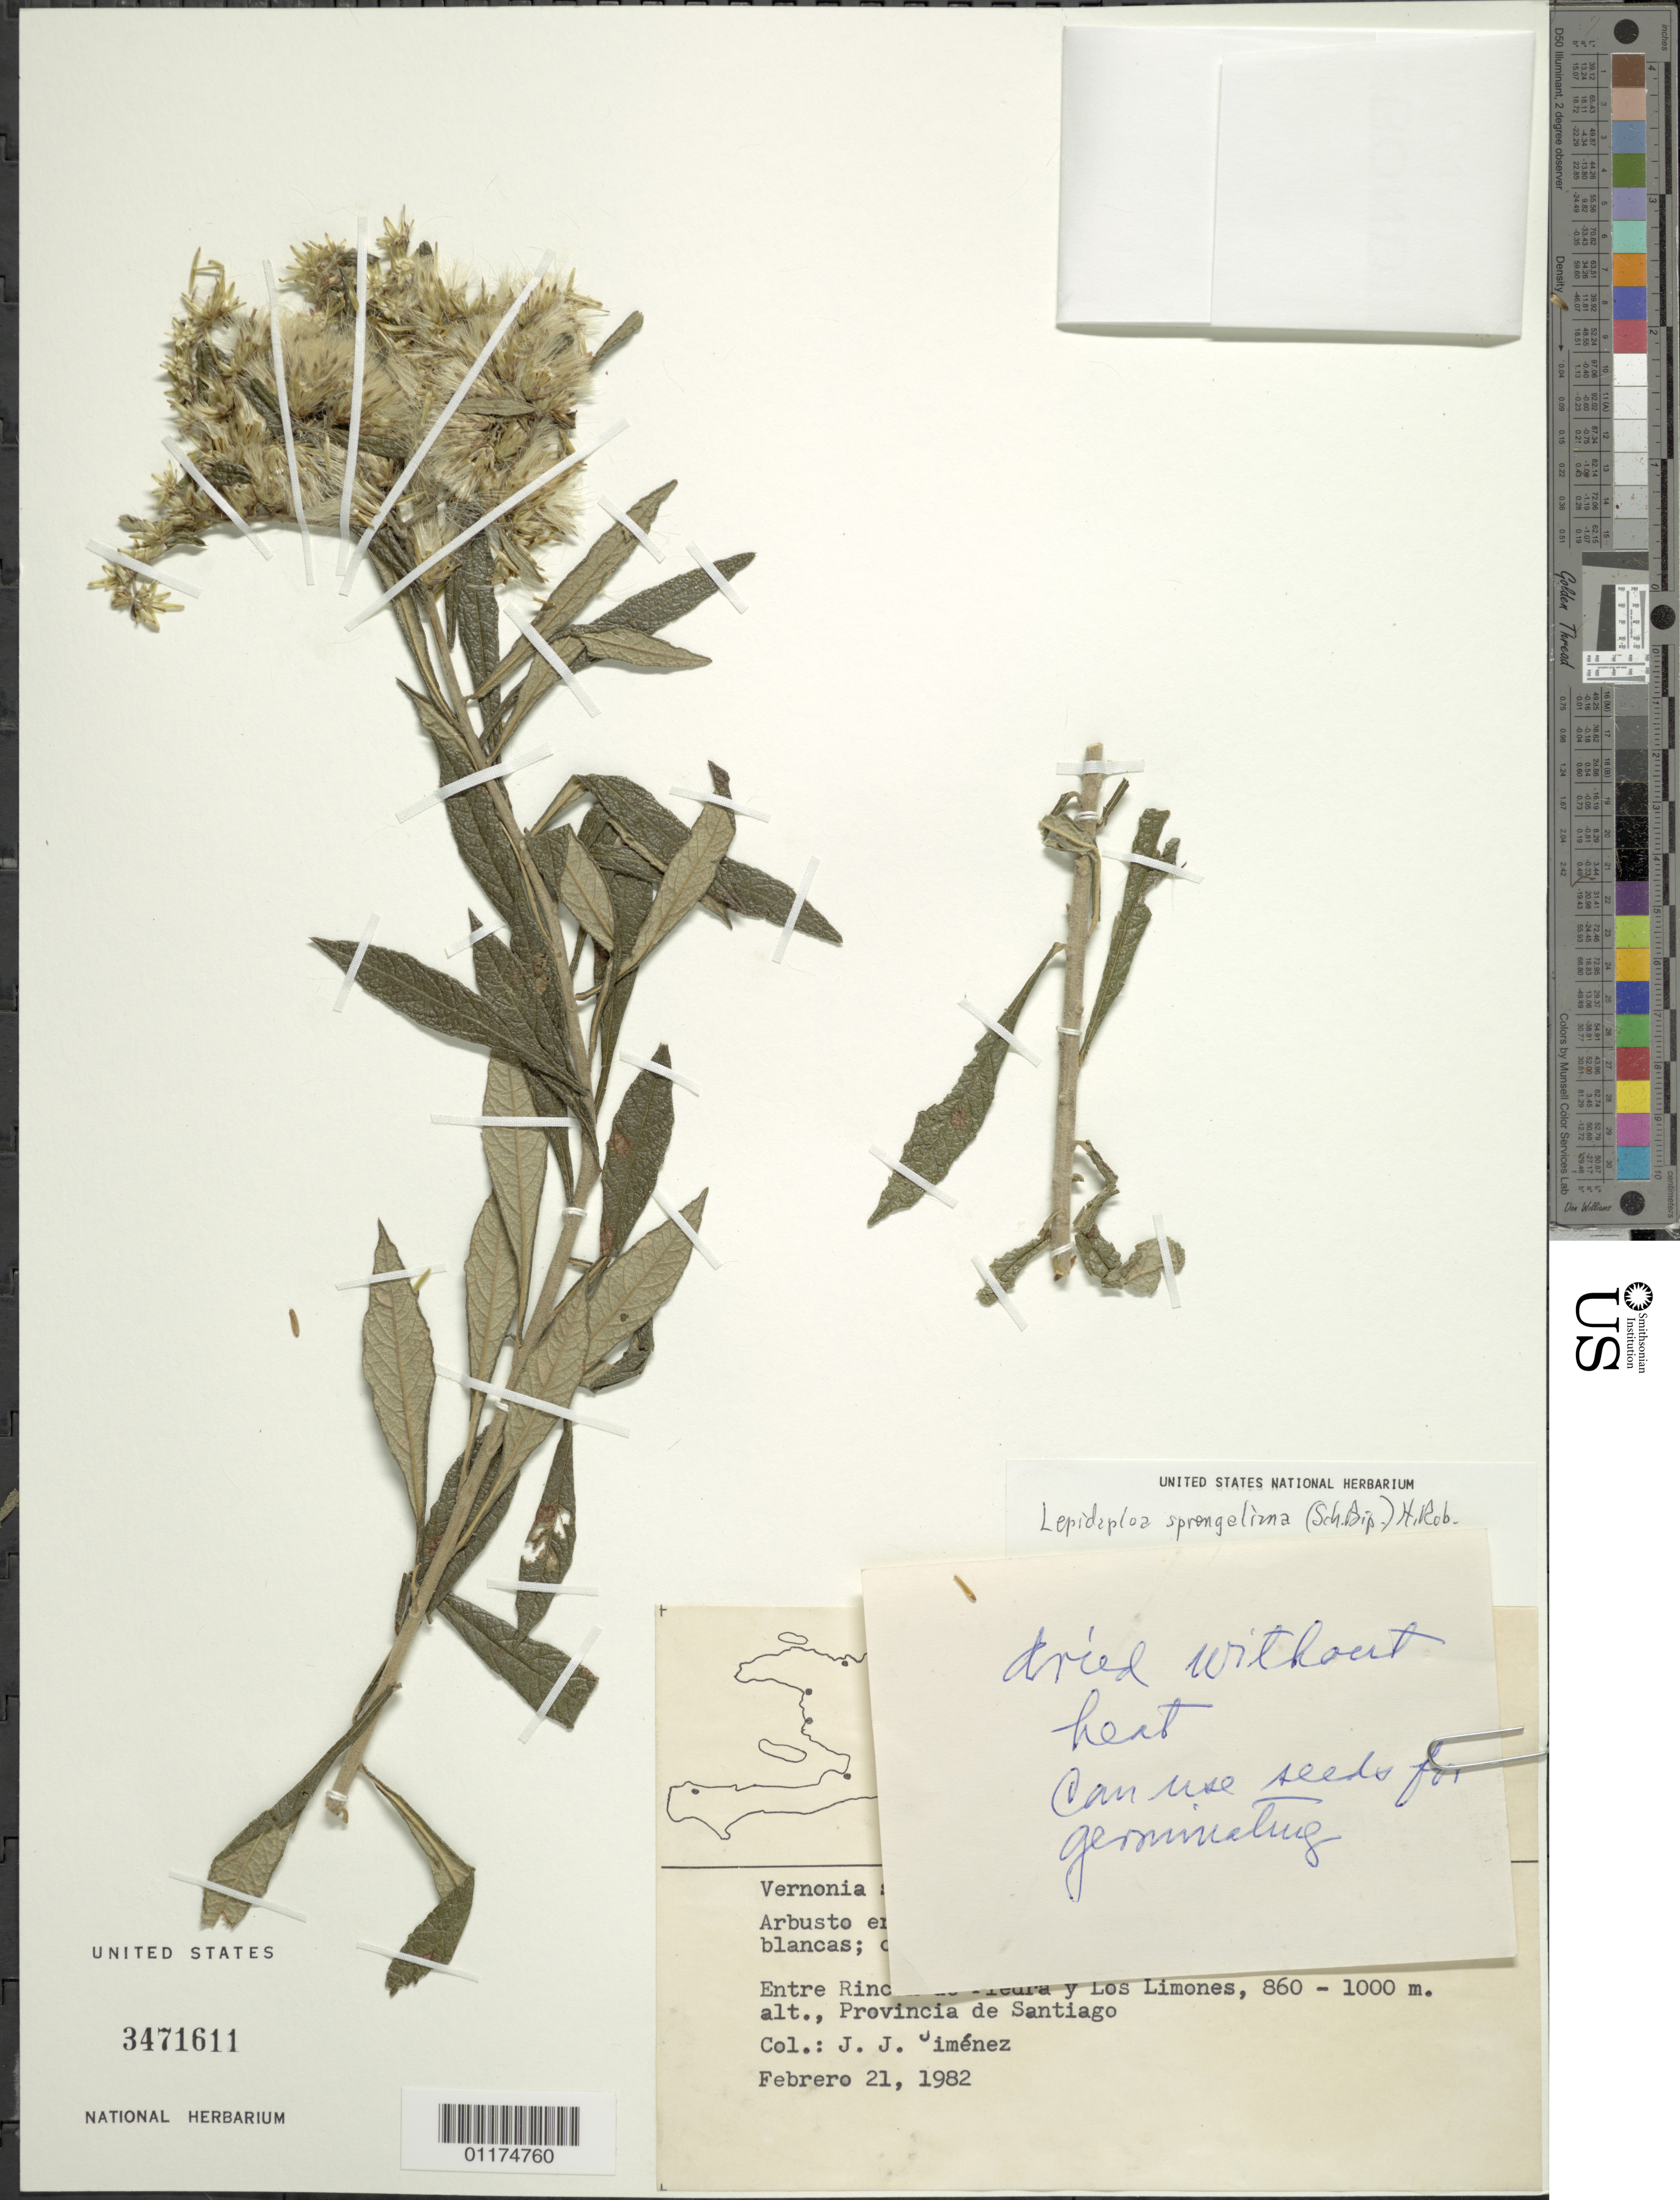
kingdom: Plantae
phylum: Tracheophyta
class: Magnoliopsida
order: Asterales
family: Asteraceae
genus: Lepidaploa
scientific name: Lepidaploa sprengeliana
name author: (Sch. Bip.) H. Rob.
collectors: J. J. Jiménez Almonte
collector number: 9112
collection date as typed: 21 Feb 1982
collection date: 1982-02-21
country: Dominican Republic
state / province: Santiago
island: Hispaniola I.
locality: Entre Rincon de Piedra y Los Limones,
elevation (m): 860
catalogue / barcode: US 3471611